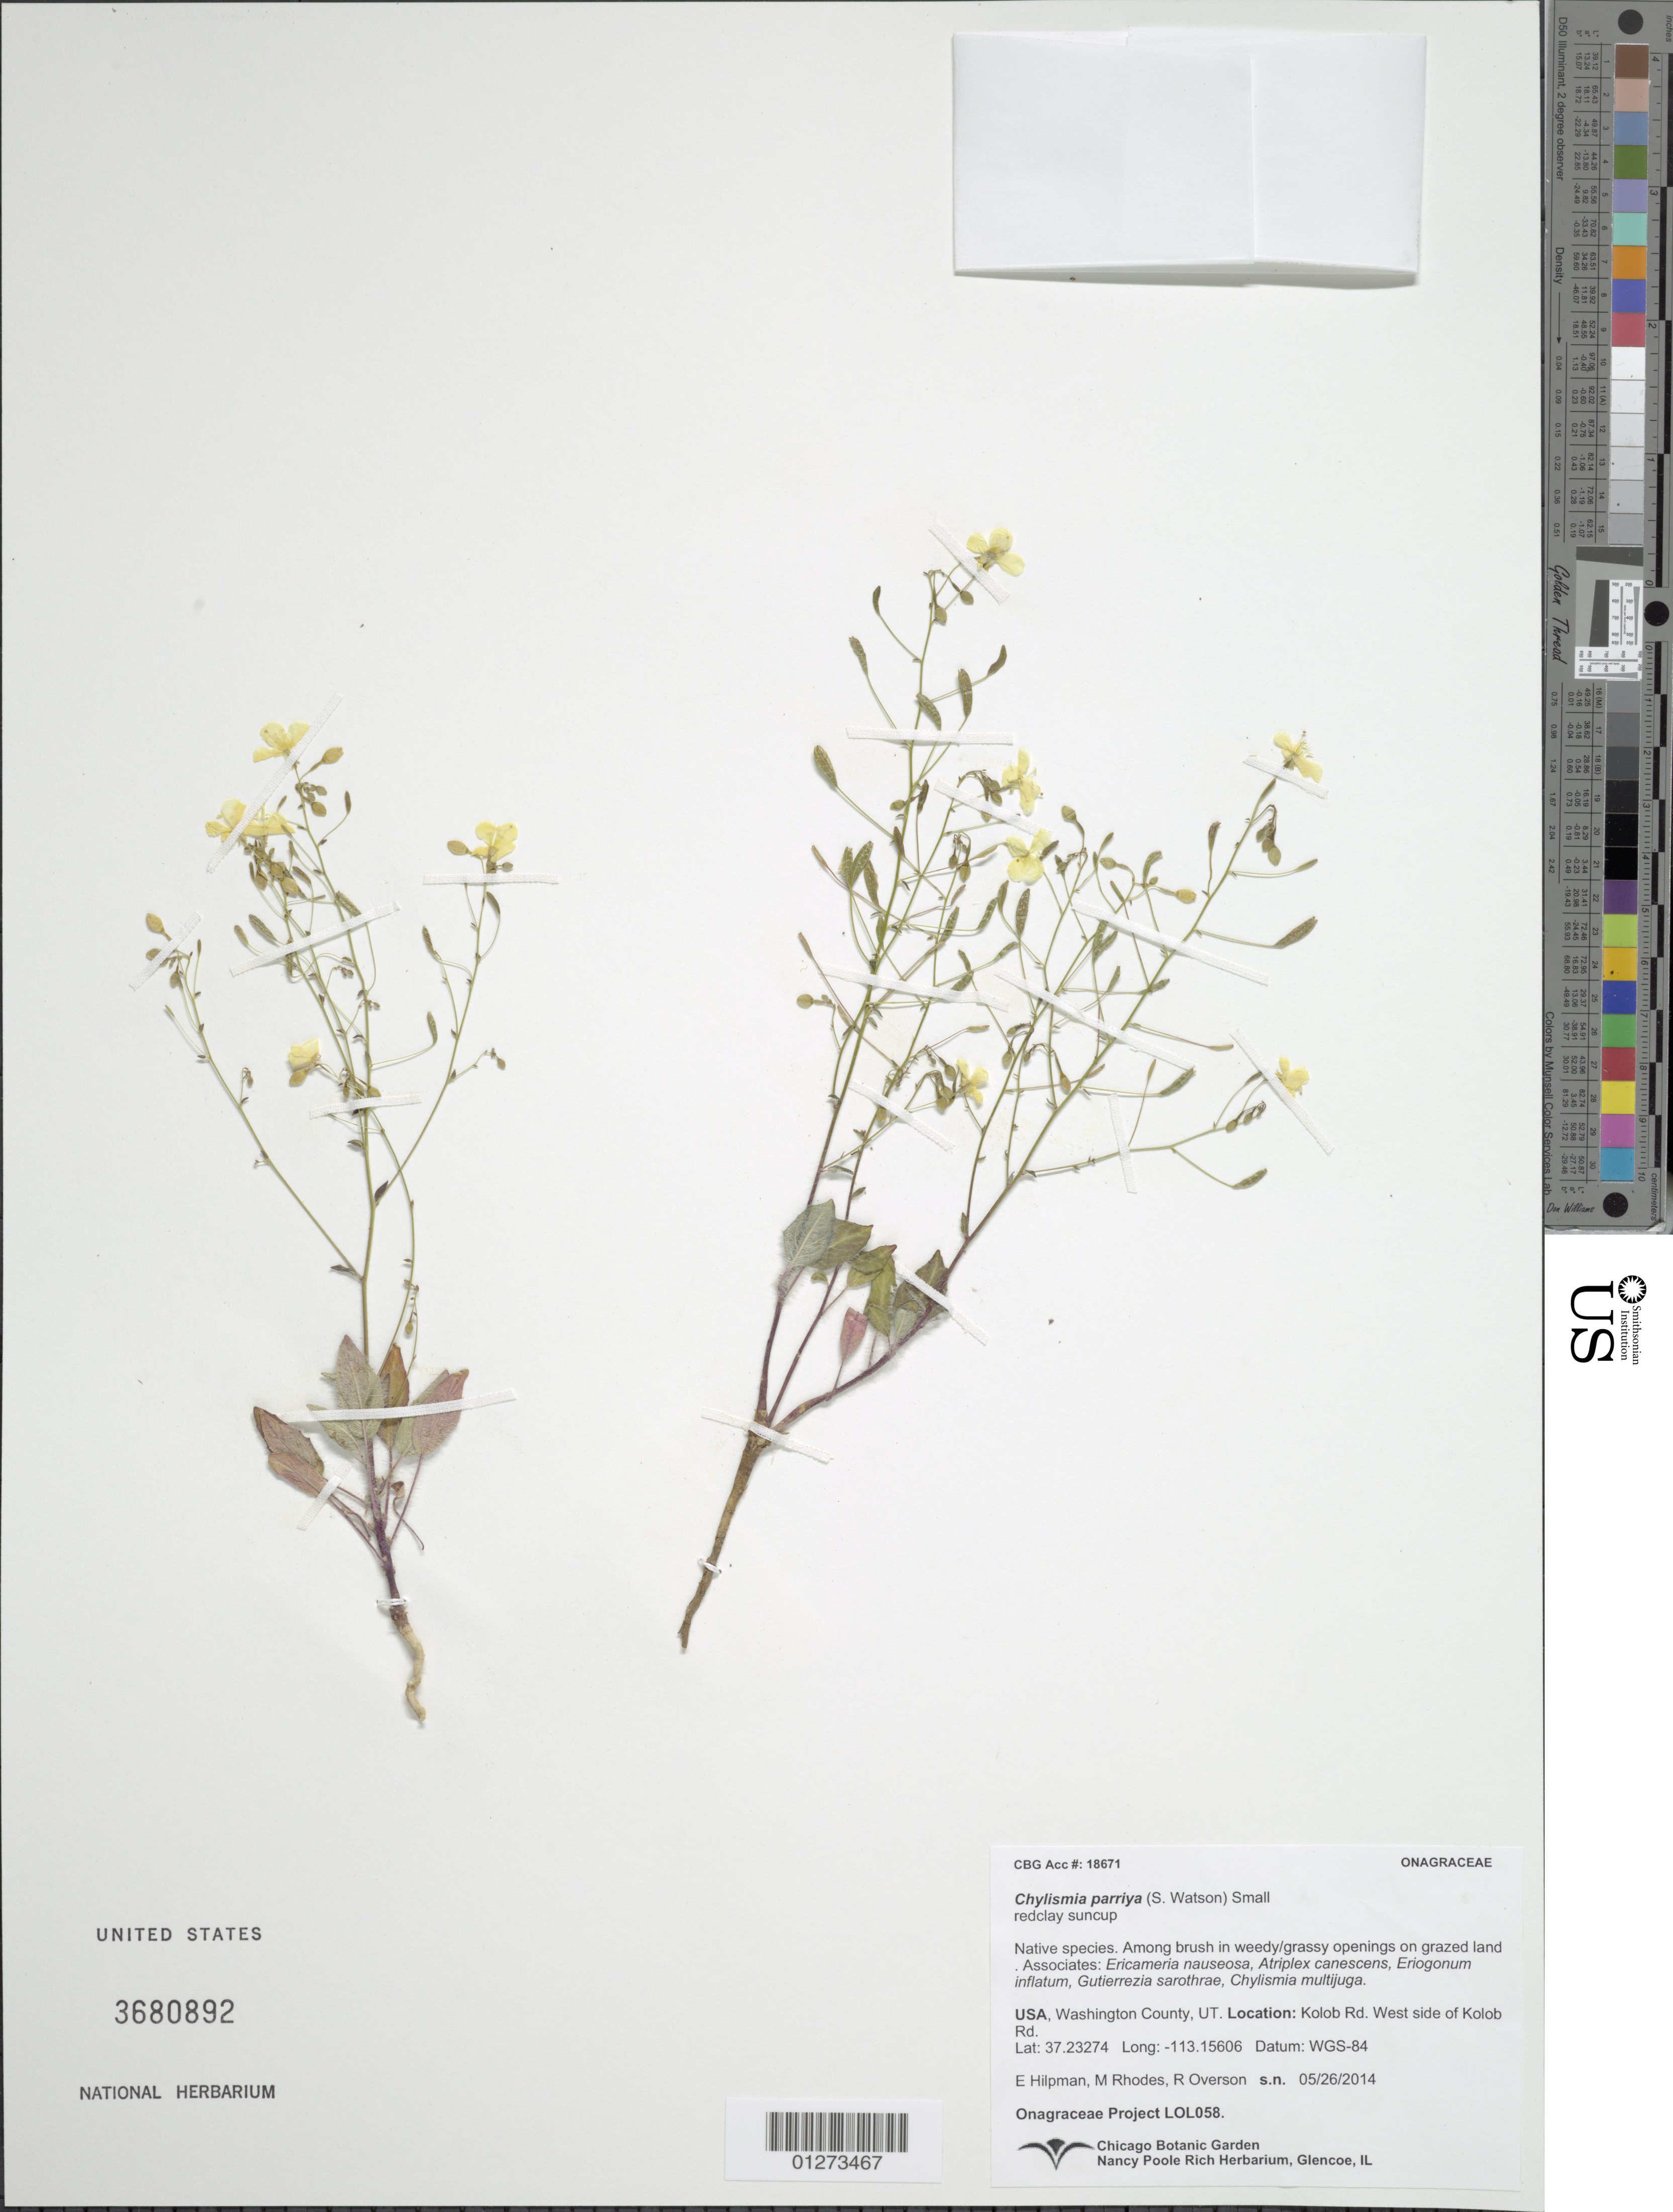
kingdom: Plantae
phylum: Tracheophyta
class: Magnoliopsida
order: Myrtales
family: Onagraceae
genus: Chylismia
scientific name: Chylismia parryi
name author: (S. Watson) Small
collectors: Onagraceae Project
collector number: LOL 058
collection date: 2014-05-26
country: United States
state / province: Utah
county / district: Washington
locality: West side of Kolob Rd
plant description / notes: CHIC, US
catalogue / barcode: US 3680892